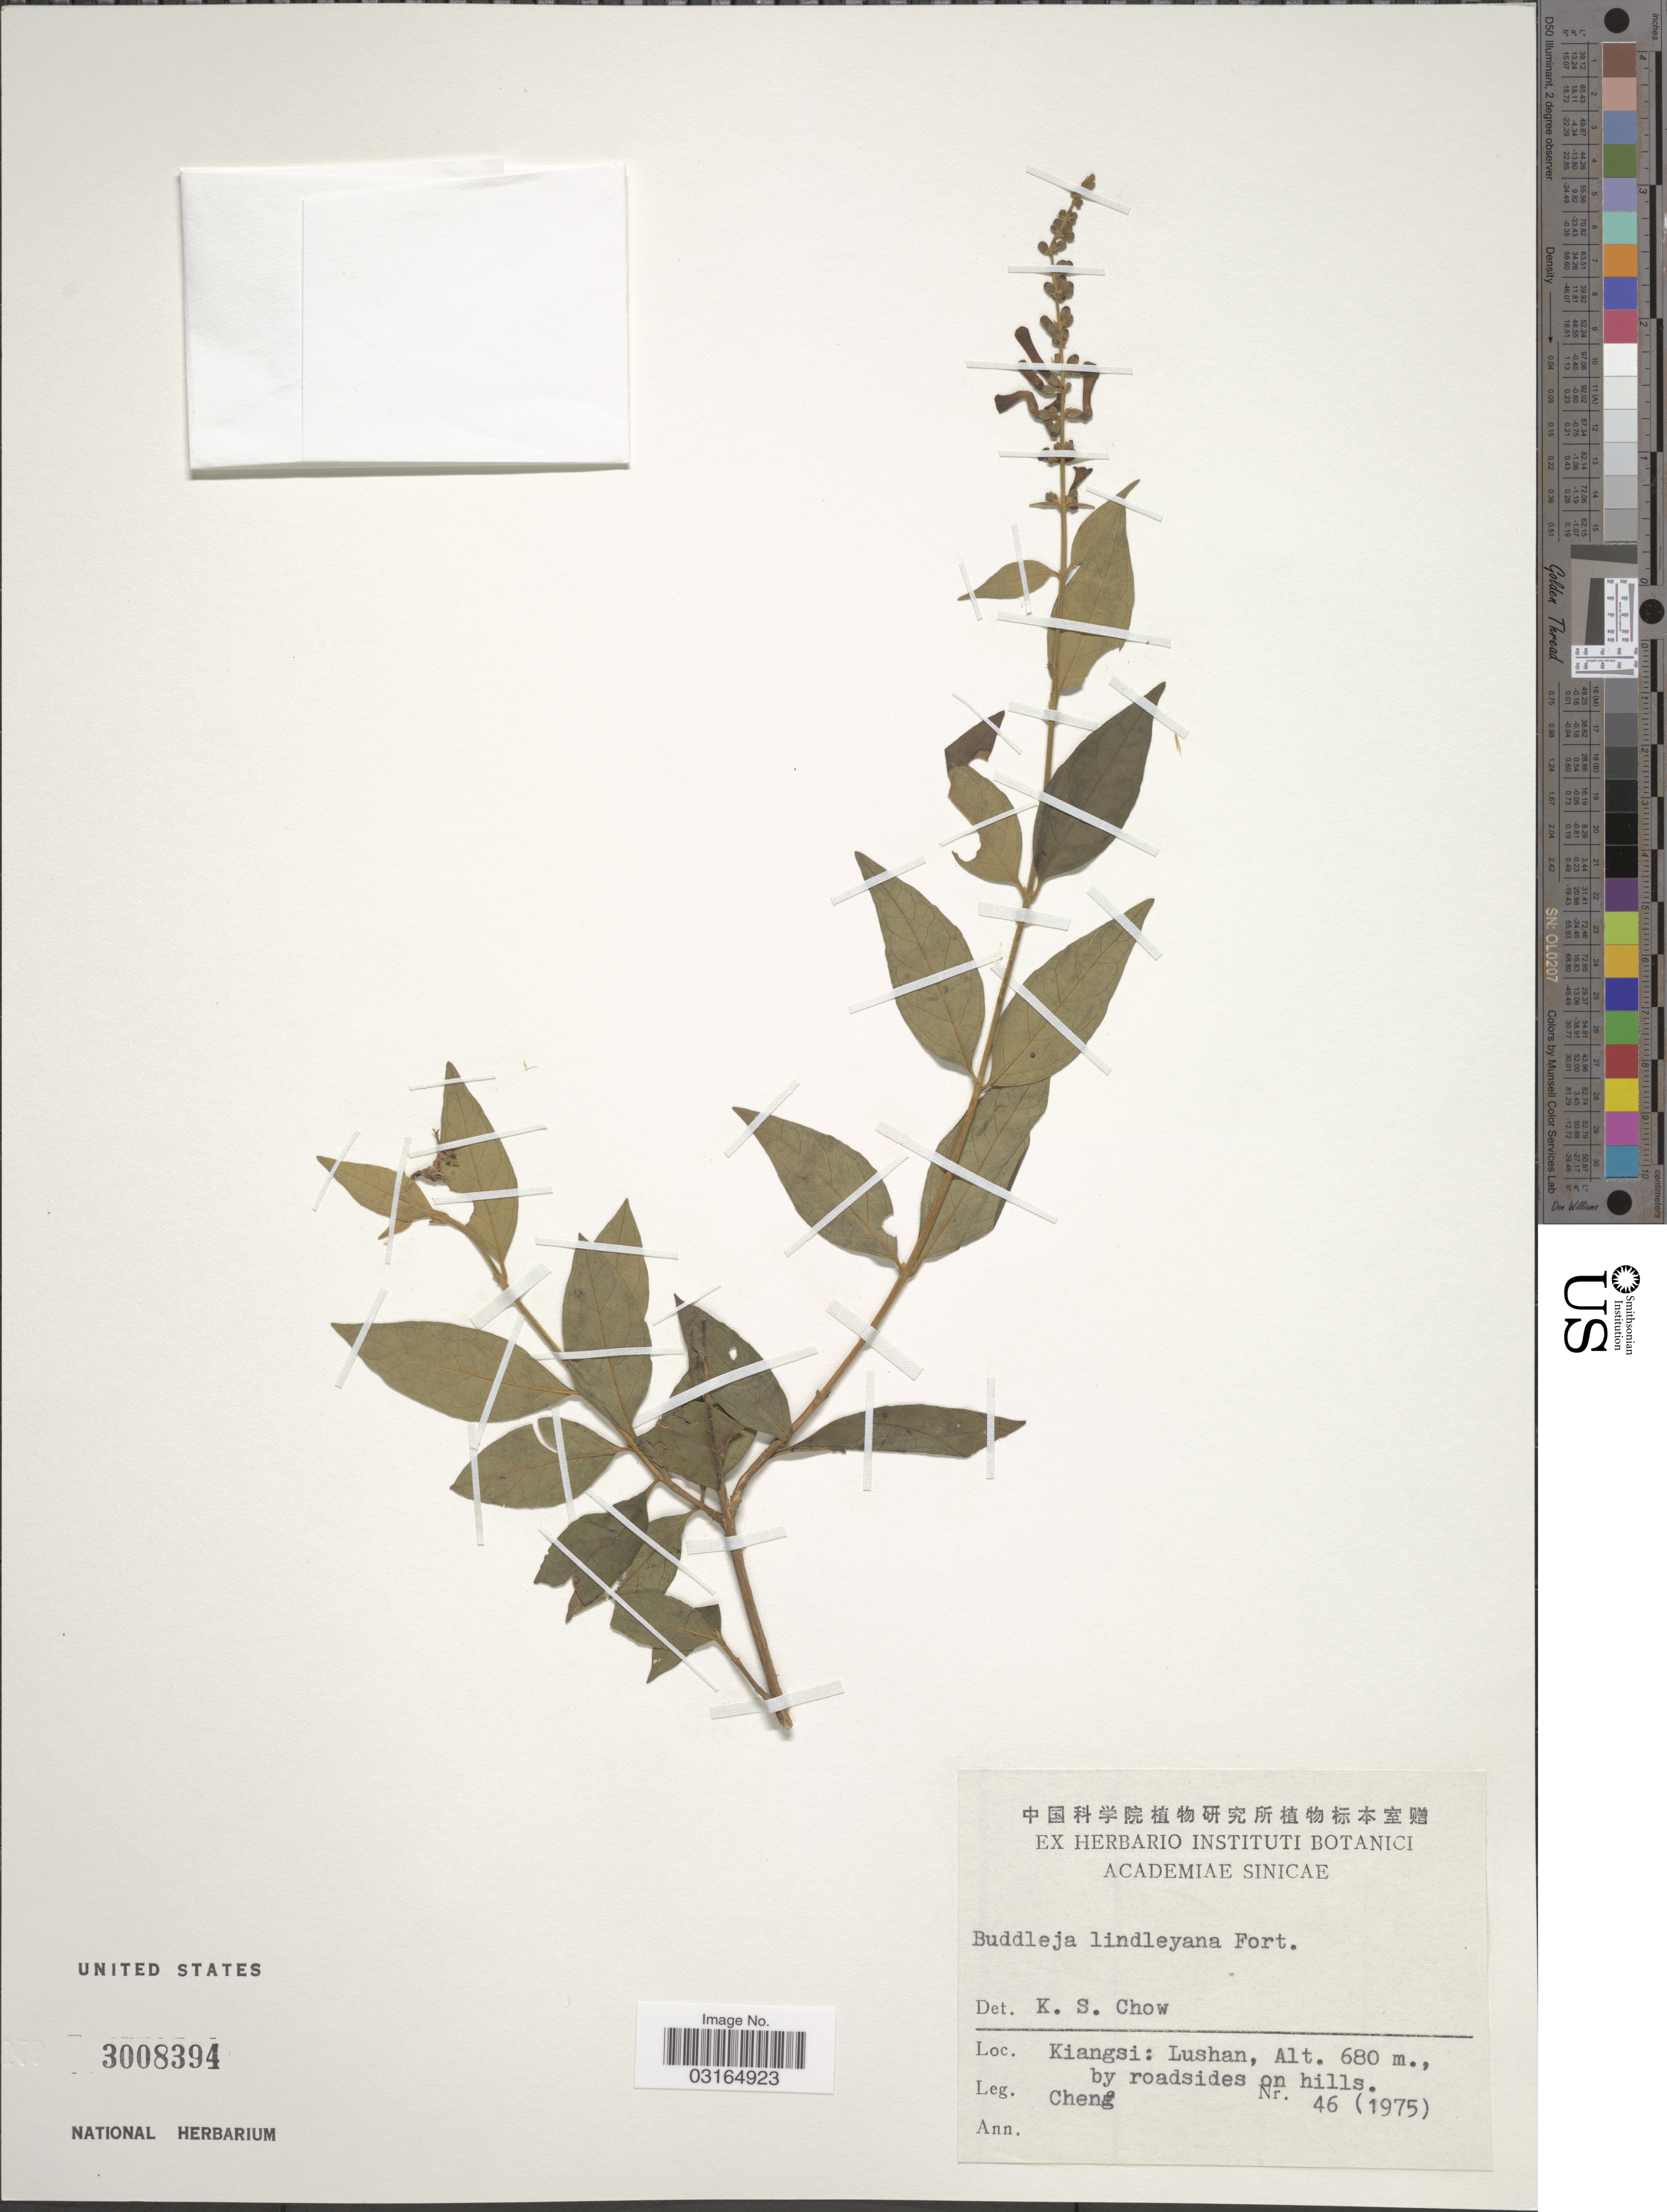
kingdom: Plantae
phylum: Tracheophyta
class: Magnoliopsida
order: Lamiales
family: Scrophulariaceae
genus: Buddleja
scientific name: Buddleja lindleyana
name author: Fortune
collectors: -. Cheng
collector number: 46 (1975)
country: China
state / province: Jiangxi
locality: Kiangsi: Lushan.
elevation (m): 680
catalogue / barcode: US 3008394